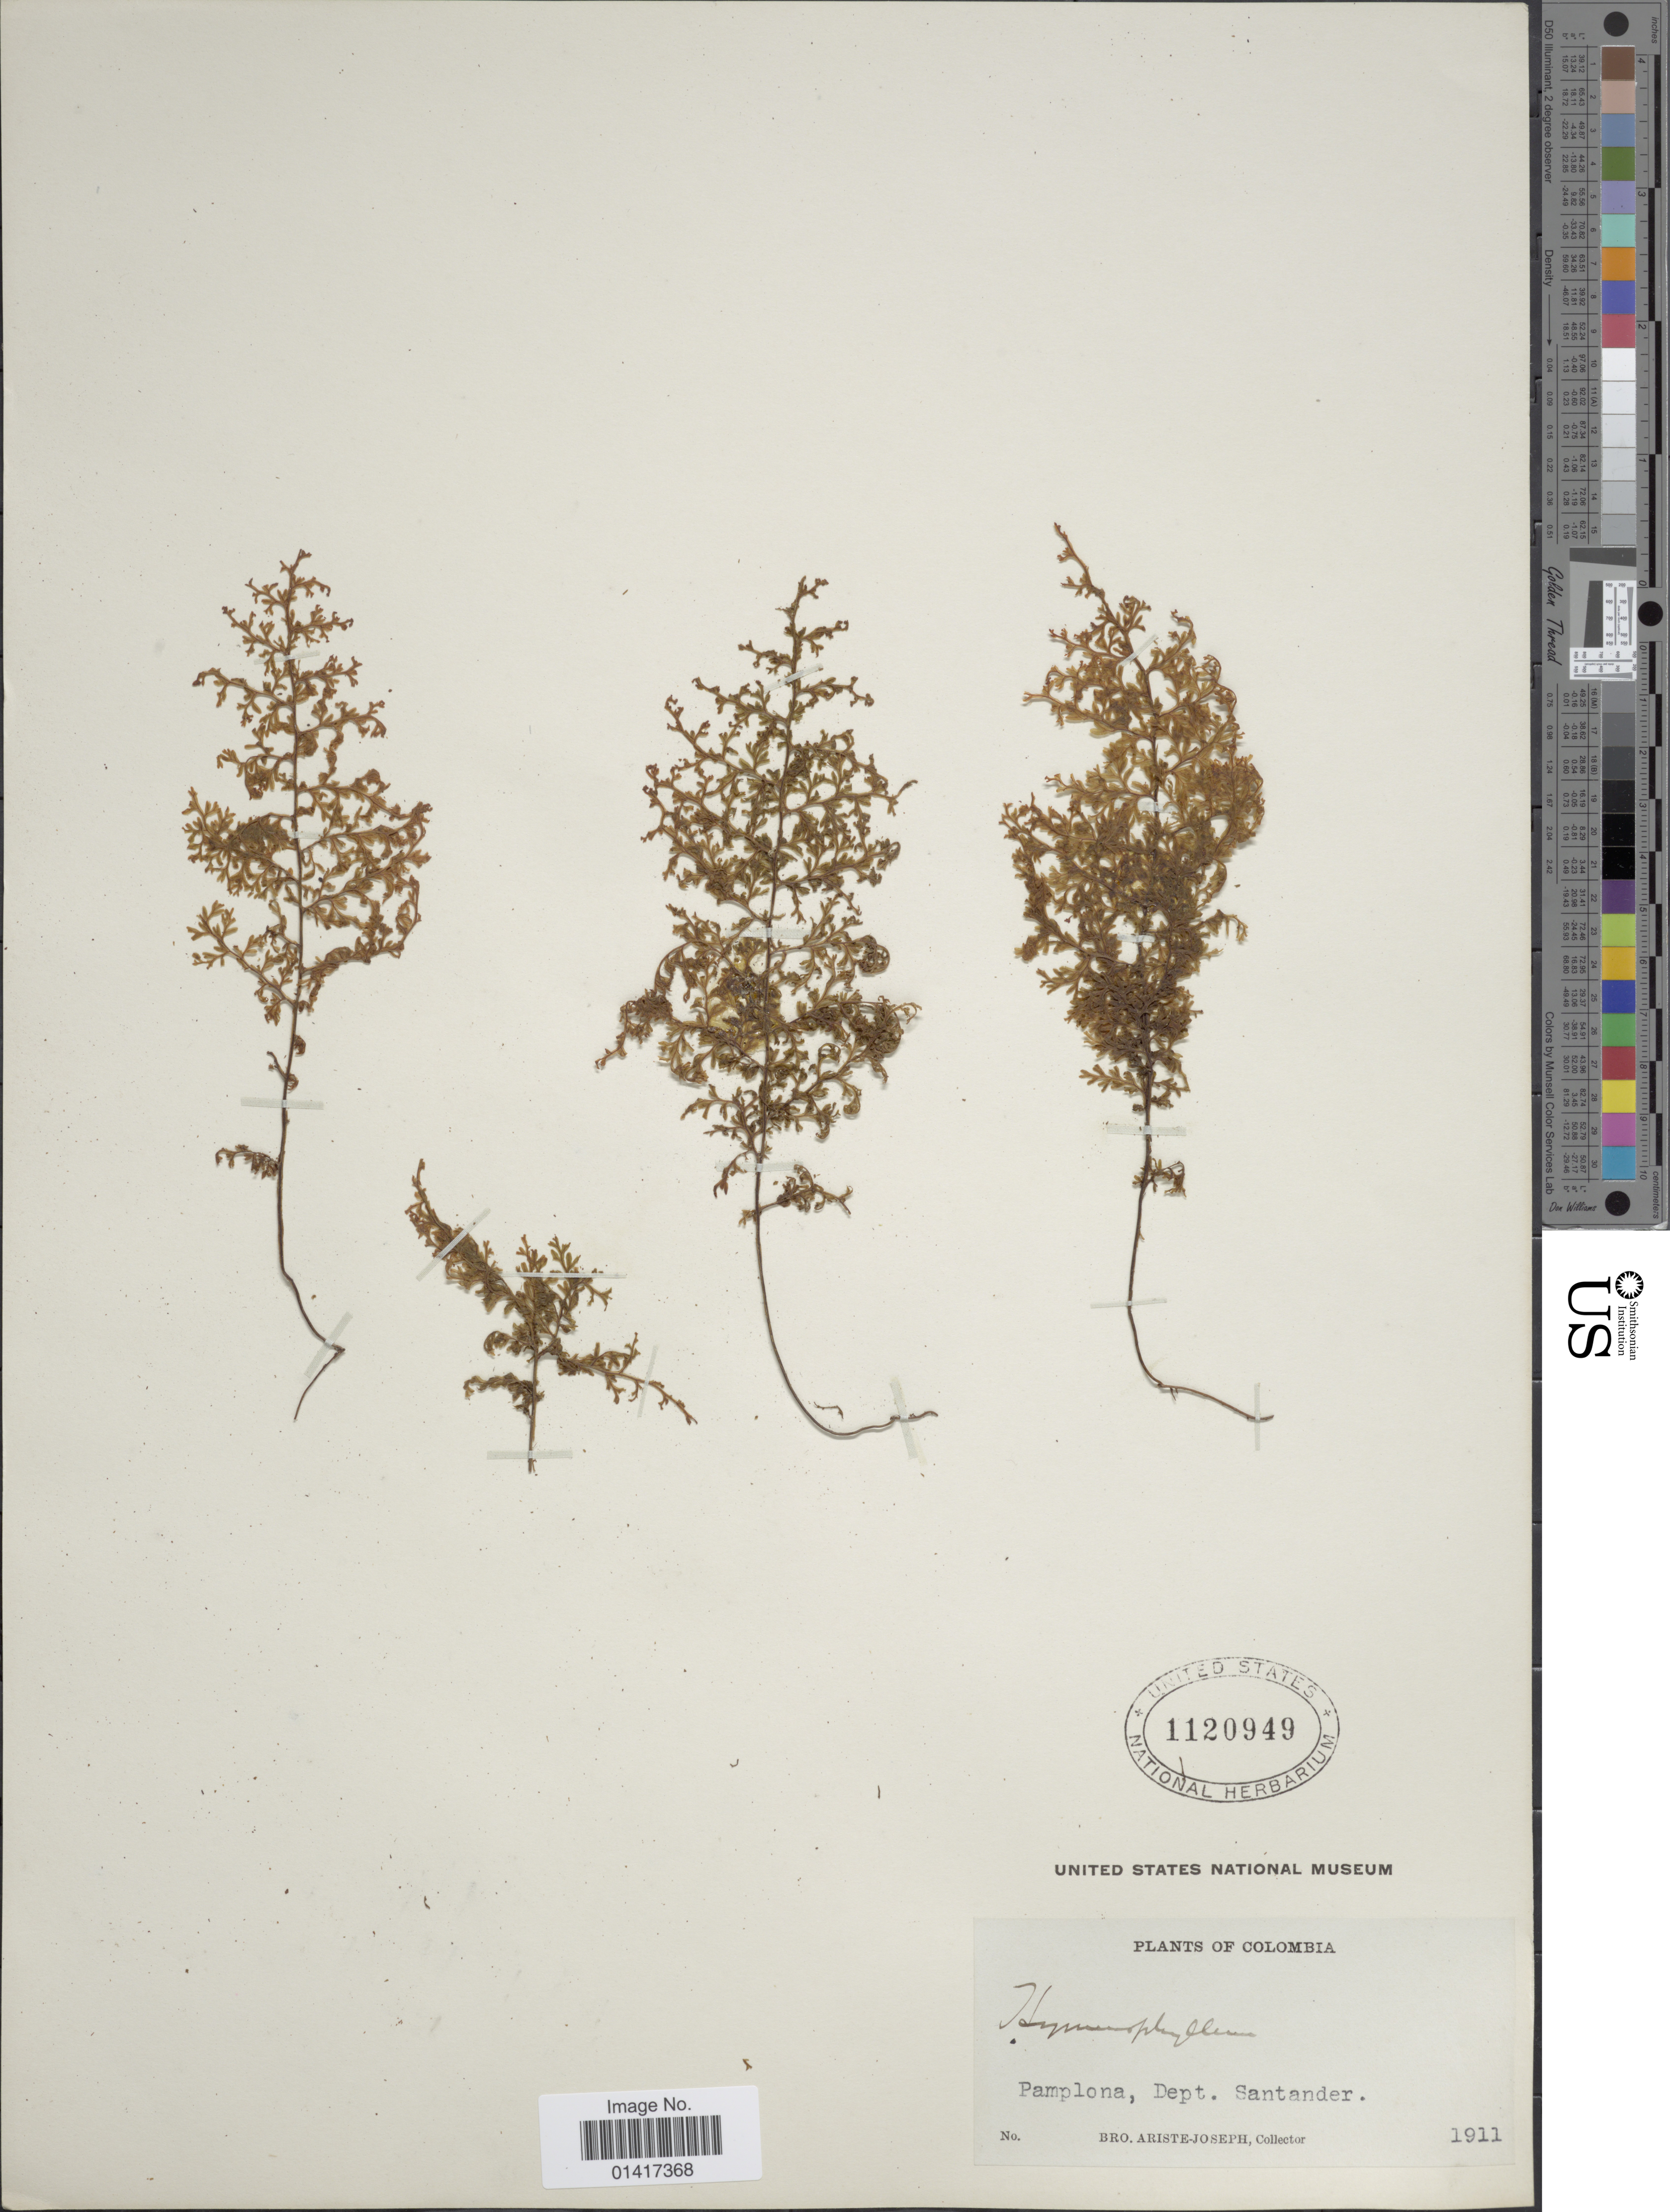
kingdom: Plantae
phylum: Tracheophyta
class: Polypodiopsida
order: Hymenophyllales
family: Hymenophyllaceae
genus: Hymenophyllum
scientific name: Hymenophyllum sp.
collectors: Bro. Ariste-Joseph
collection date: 1911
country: Colombia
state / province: Santander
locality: Pamplona, Dept. Santander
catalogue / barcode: US 1120949